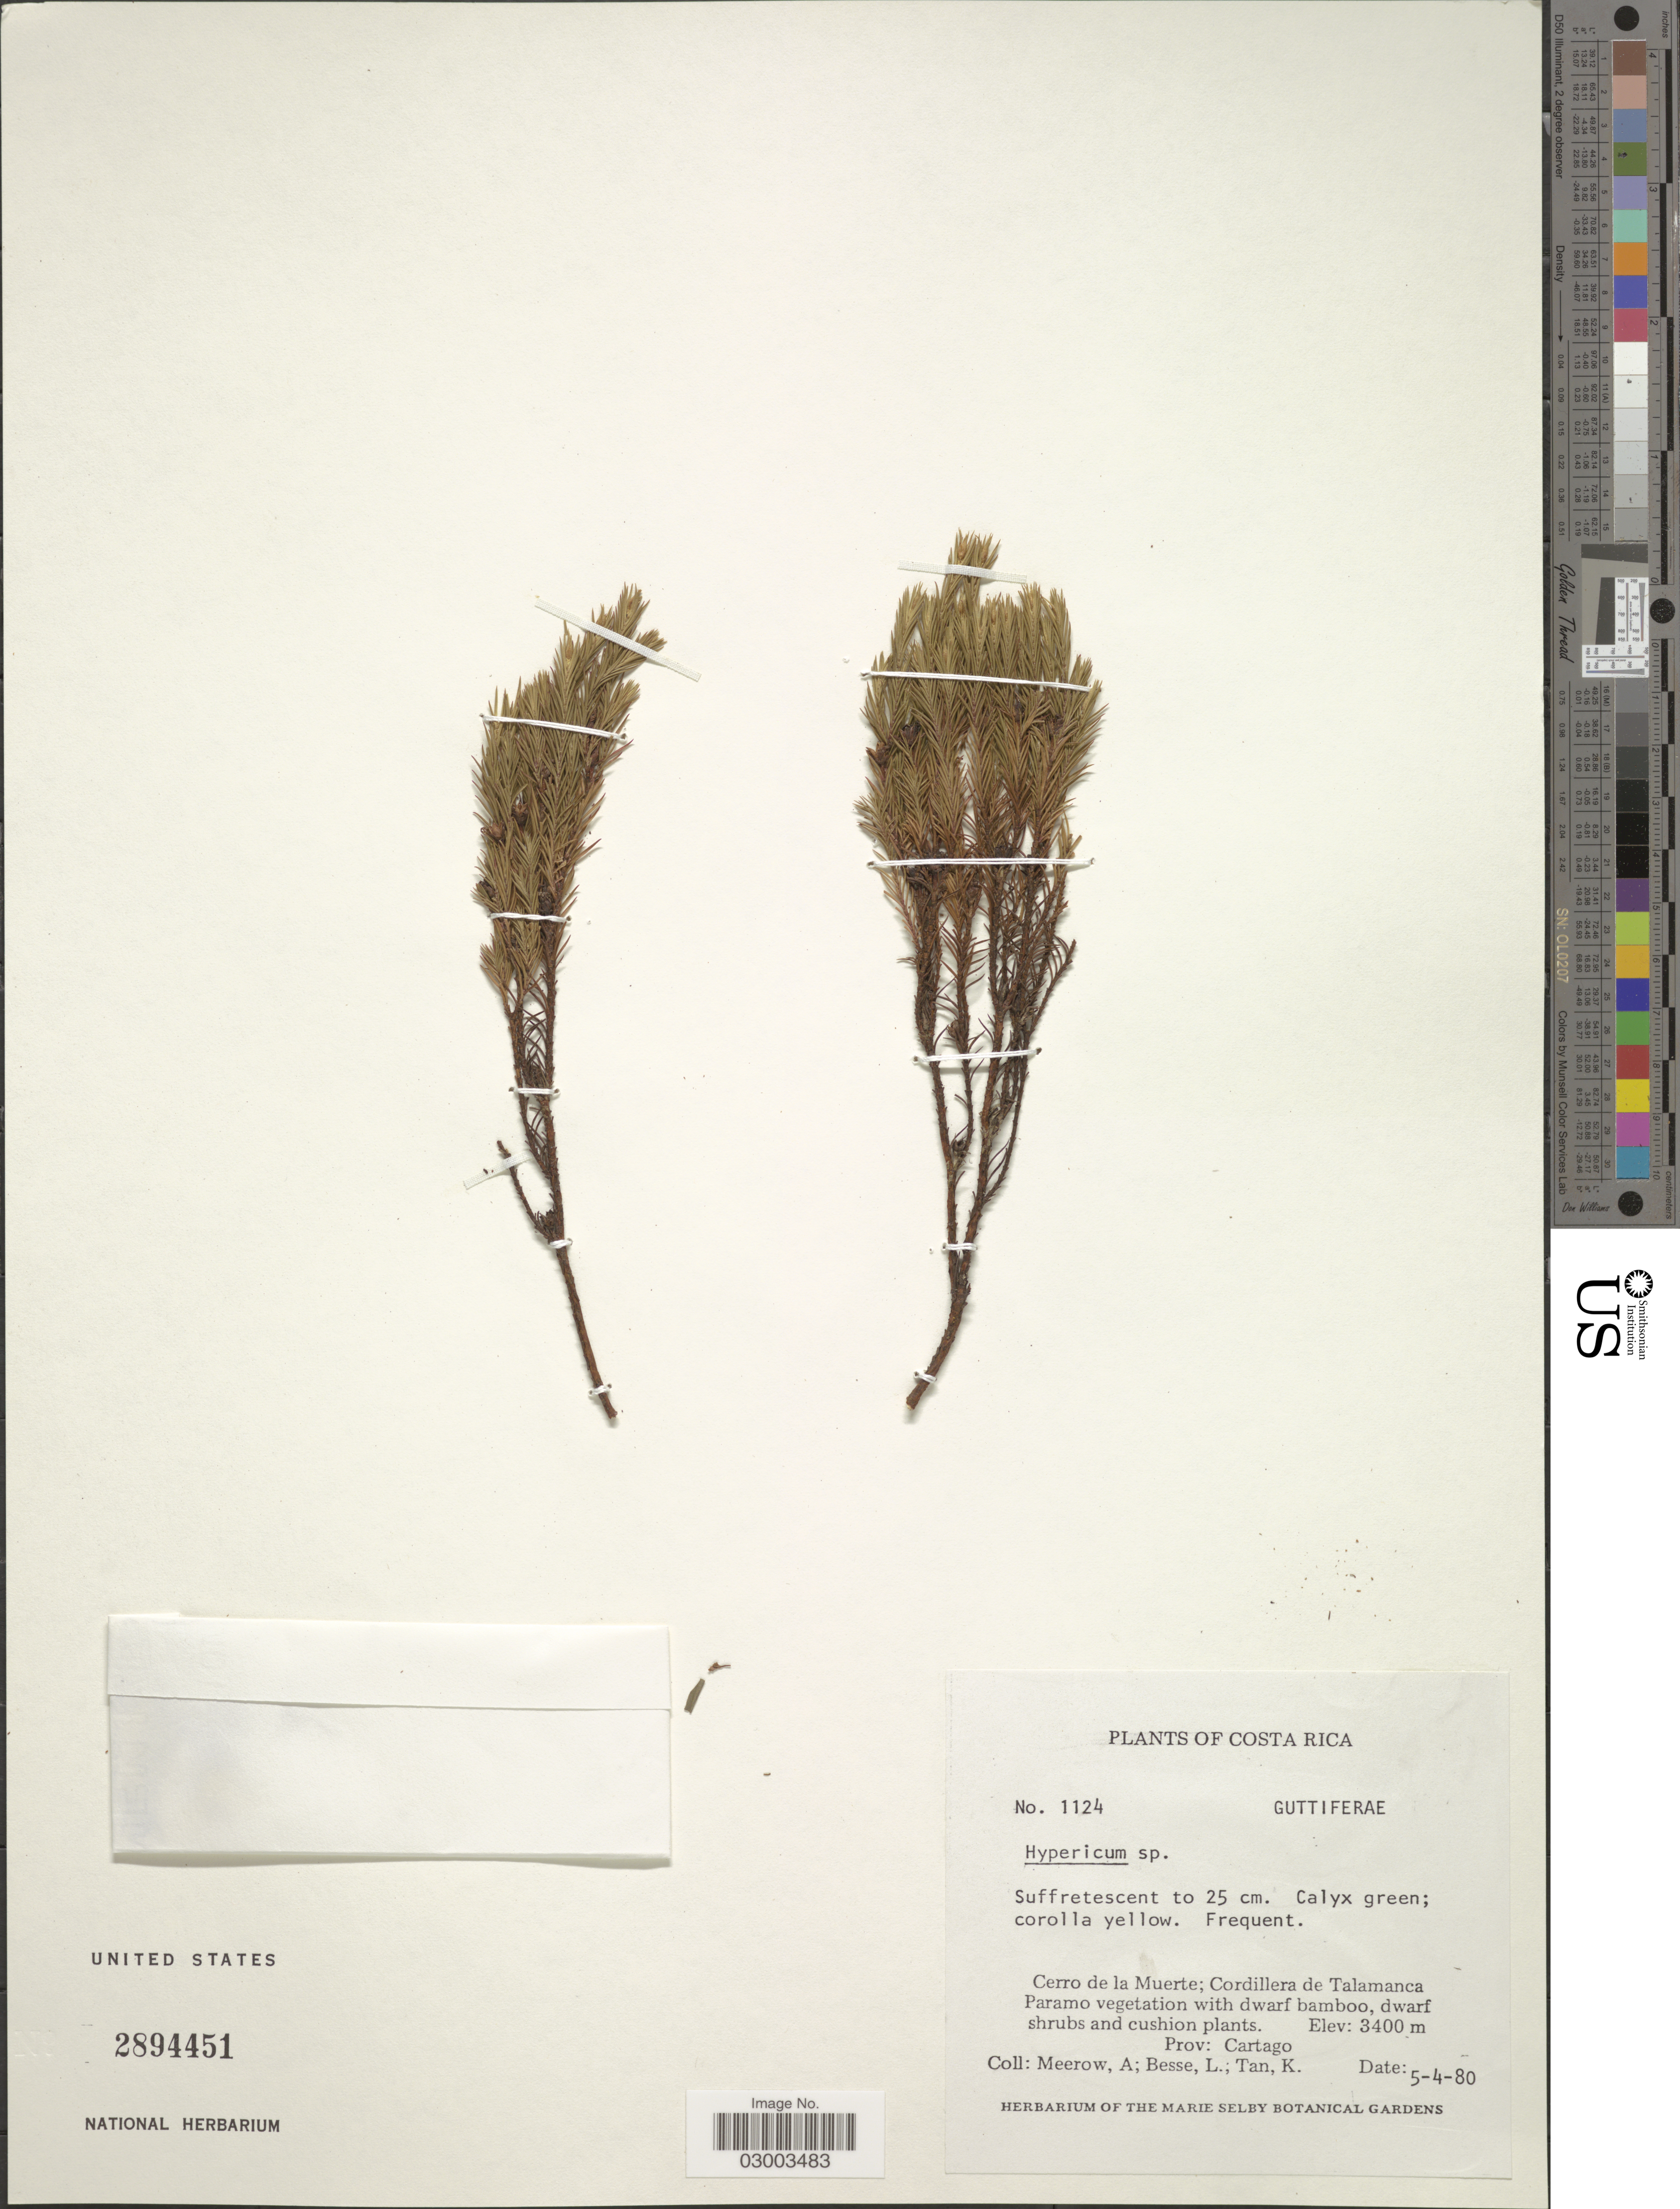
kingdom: Plantae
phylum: Tracheophyta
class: Magnoliopsida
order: Malpighiales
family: Hypericaceae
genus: Hypericum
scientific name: Hypericum sp.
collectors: A. Meerow, L. Besse & K. Tan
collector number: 1124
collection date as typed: Transcribed d/m/y: 5/4/80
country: Costa Rica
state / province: Cartago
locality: Cerro de la Muerte; Cordillera de Talamanca Paramo vegetation.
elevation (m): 3400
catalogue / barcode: US 2894451